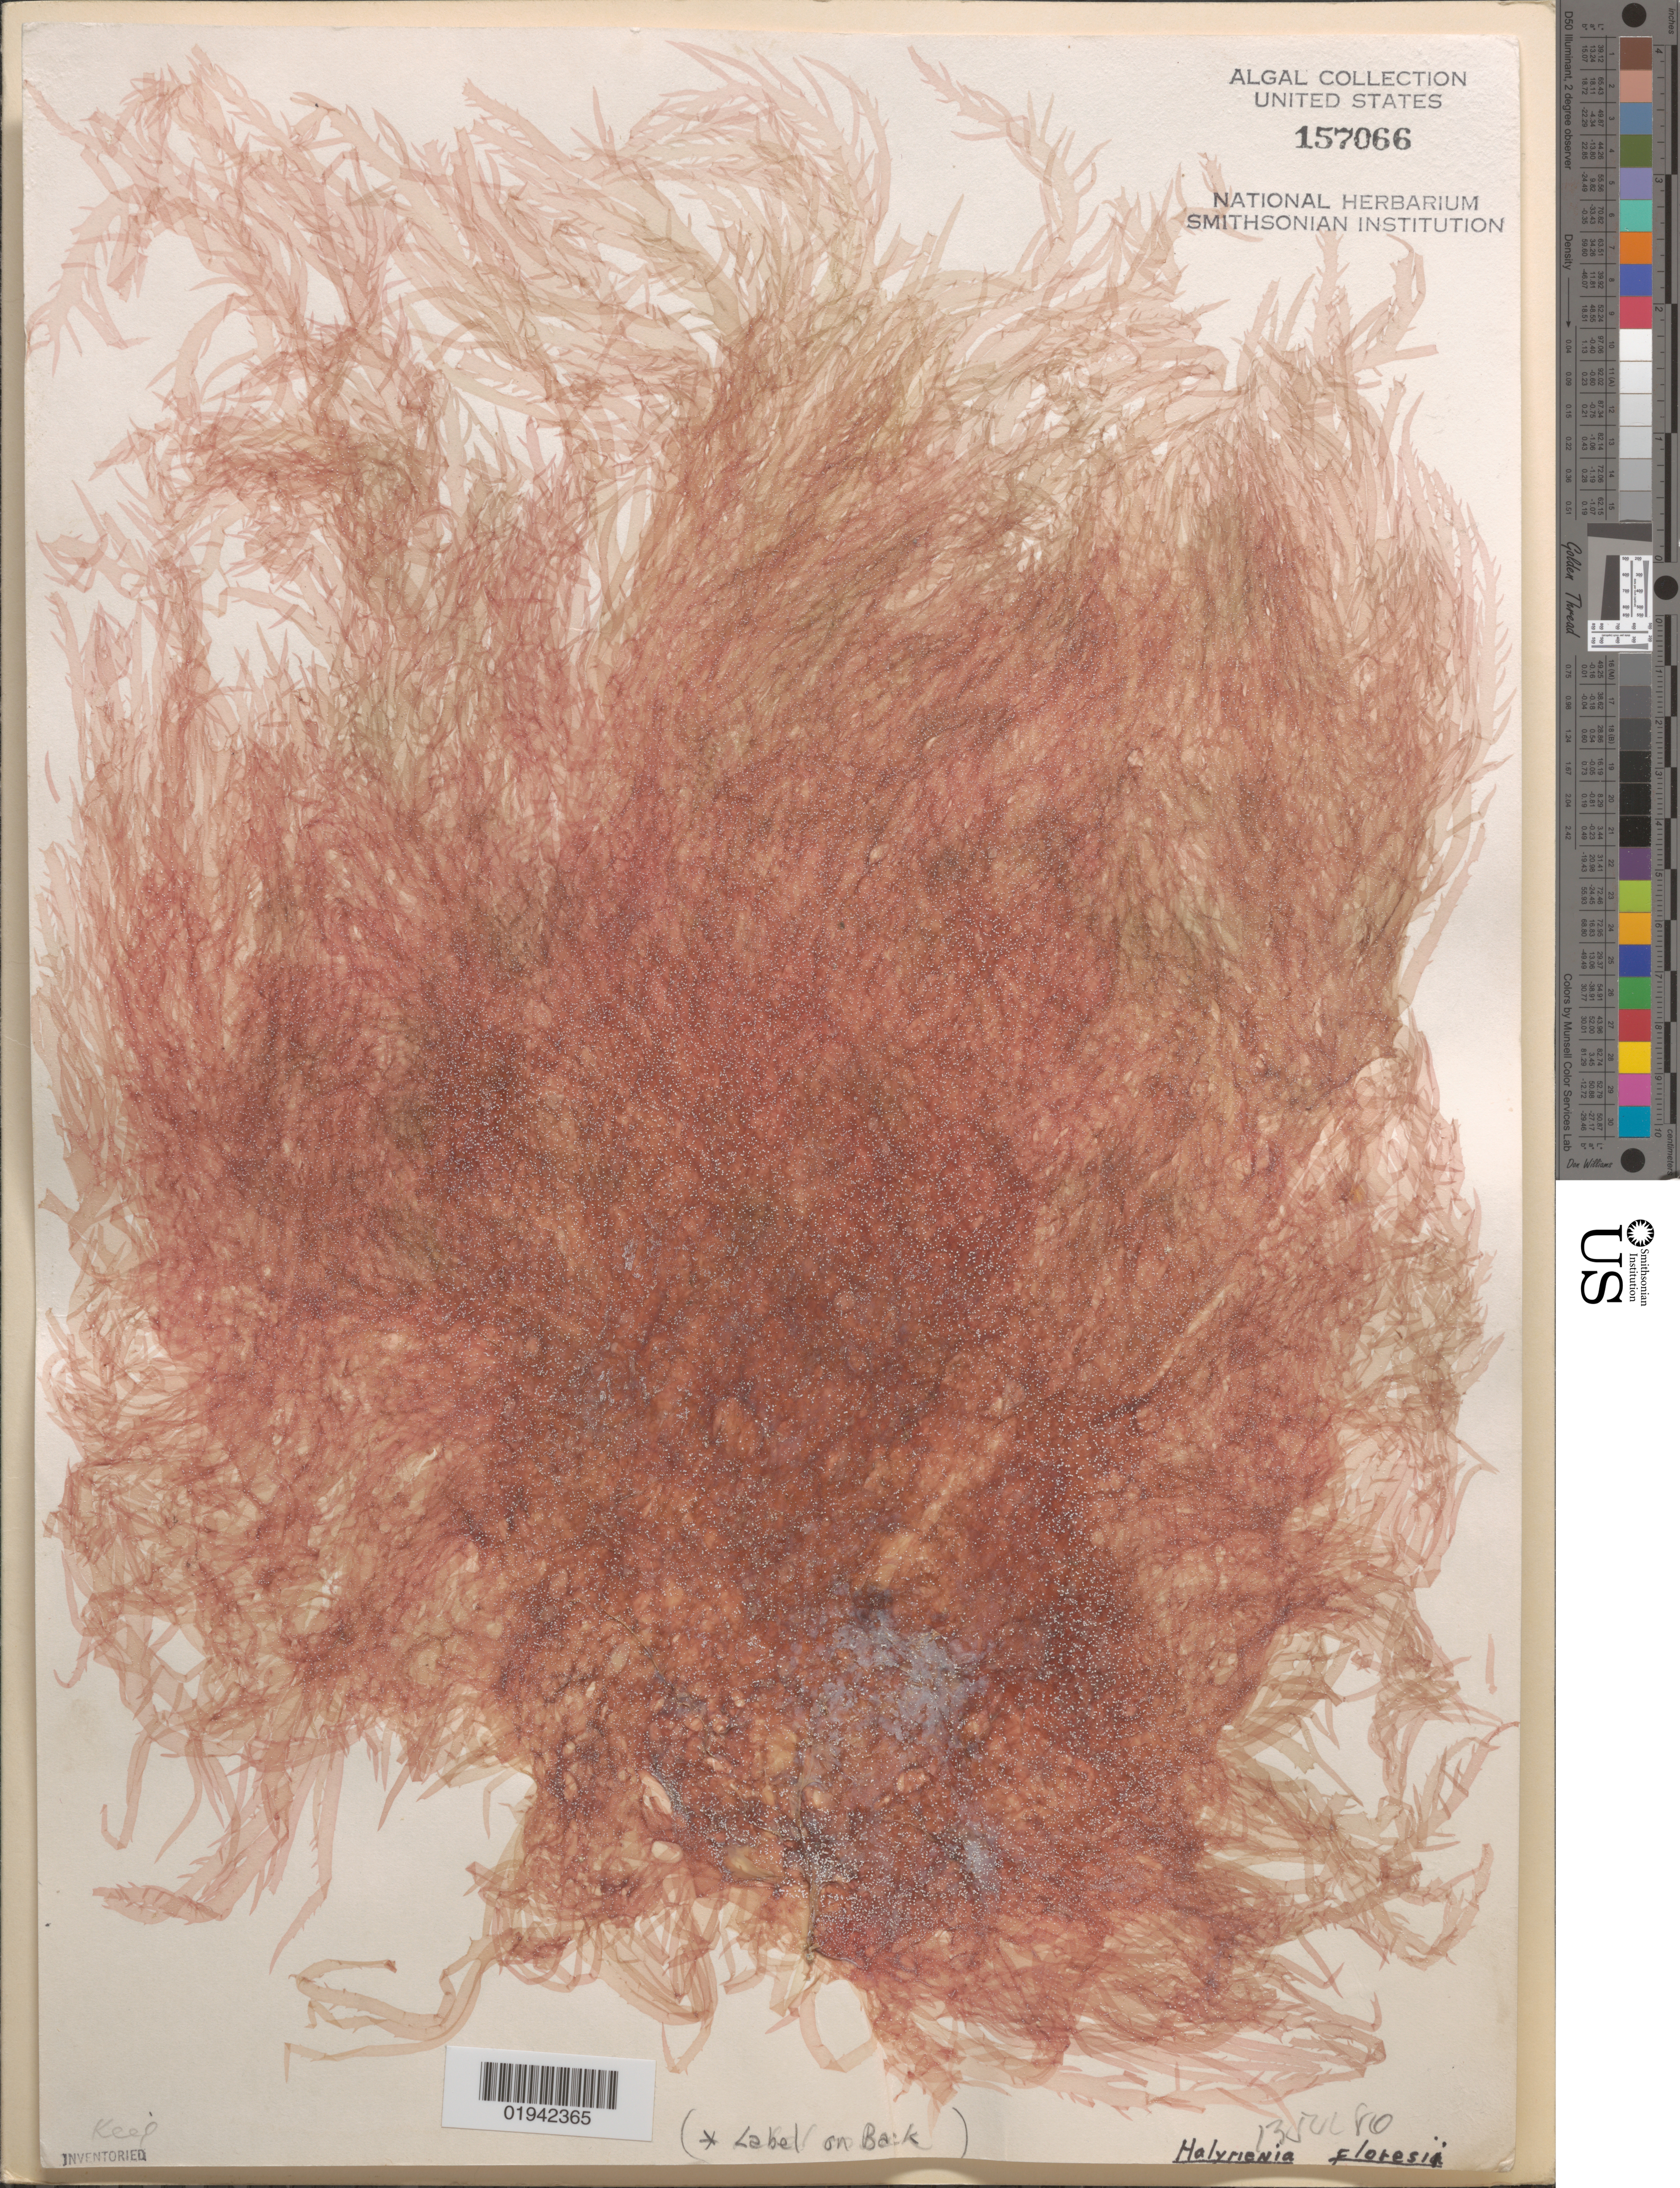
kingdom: Plantae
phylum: Rhodophyta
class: Florideophyceae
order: Halymeniales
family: Halymeniaceae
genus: Halymenia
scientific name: Halymenia floresii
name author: (Clemente) C. Agardh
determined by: Schwede, J., (UNITED STATES)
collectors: J. Schwede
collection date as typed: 13 Jul 1986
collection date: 1986-07-13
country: United States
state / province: Florida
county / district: Pinellas County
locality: Gulf of Mexico, latitude of Anna Maria Island, south of St. Petersburg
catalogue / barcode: US 157066